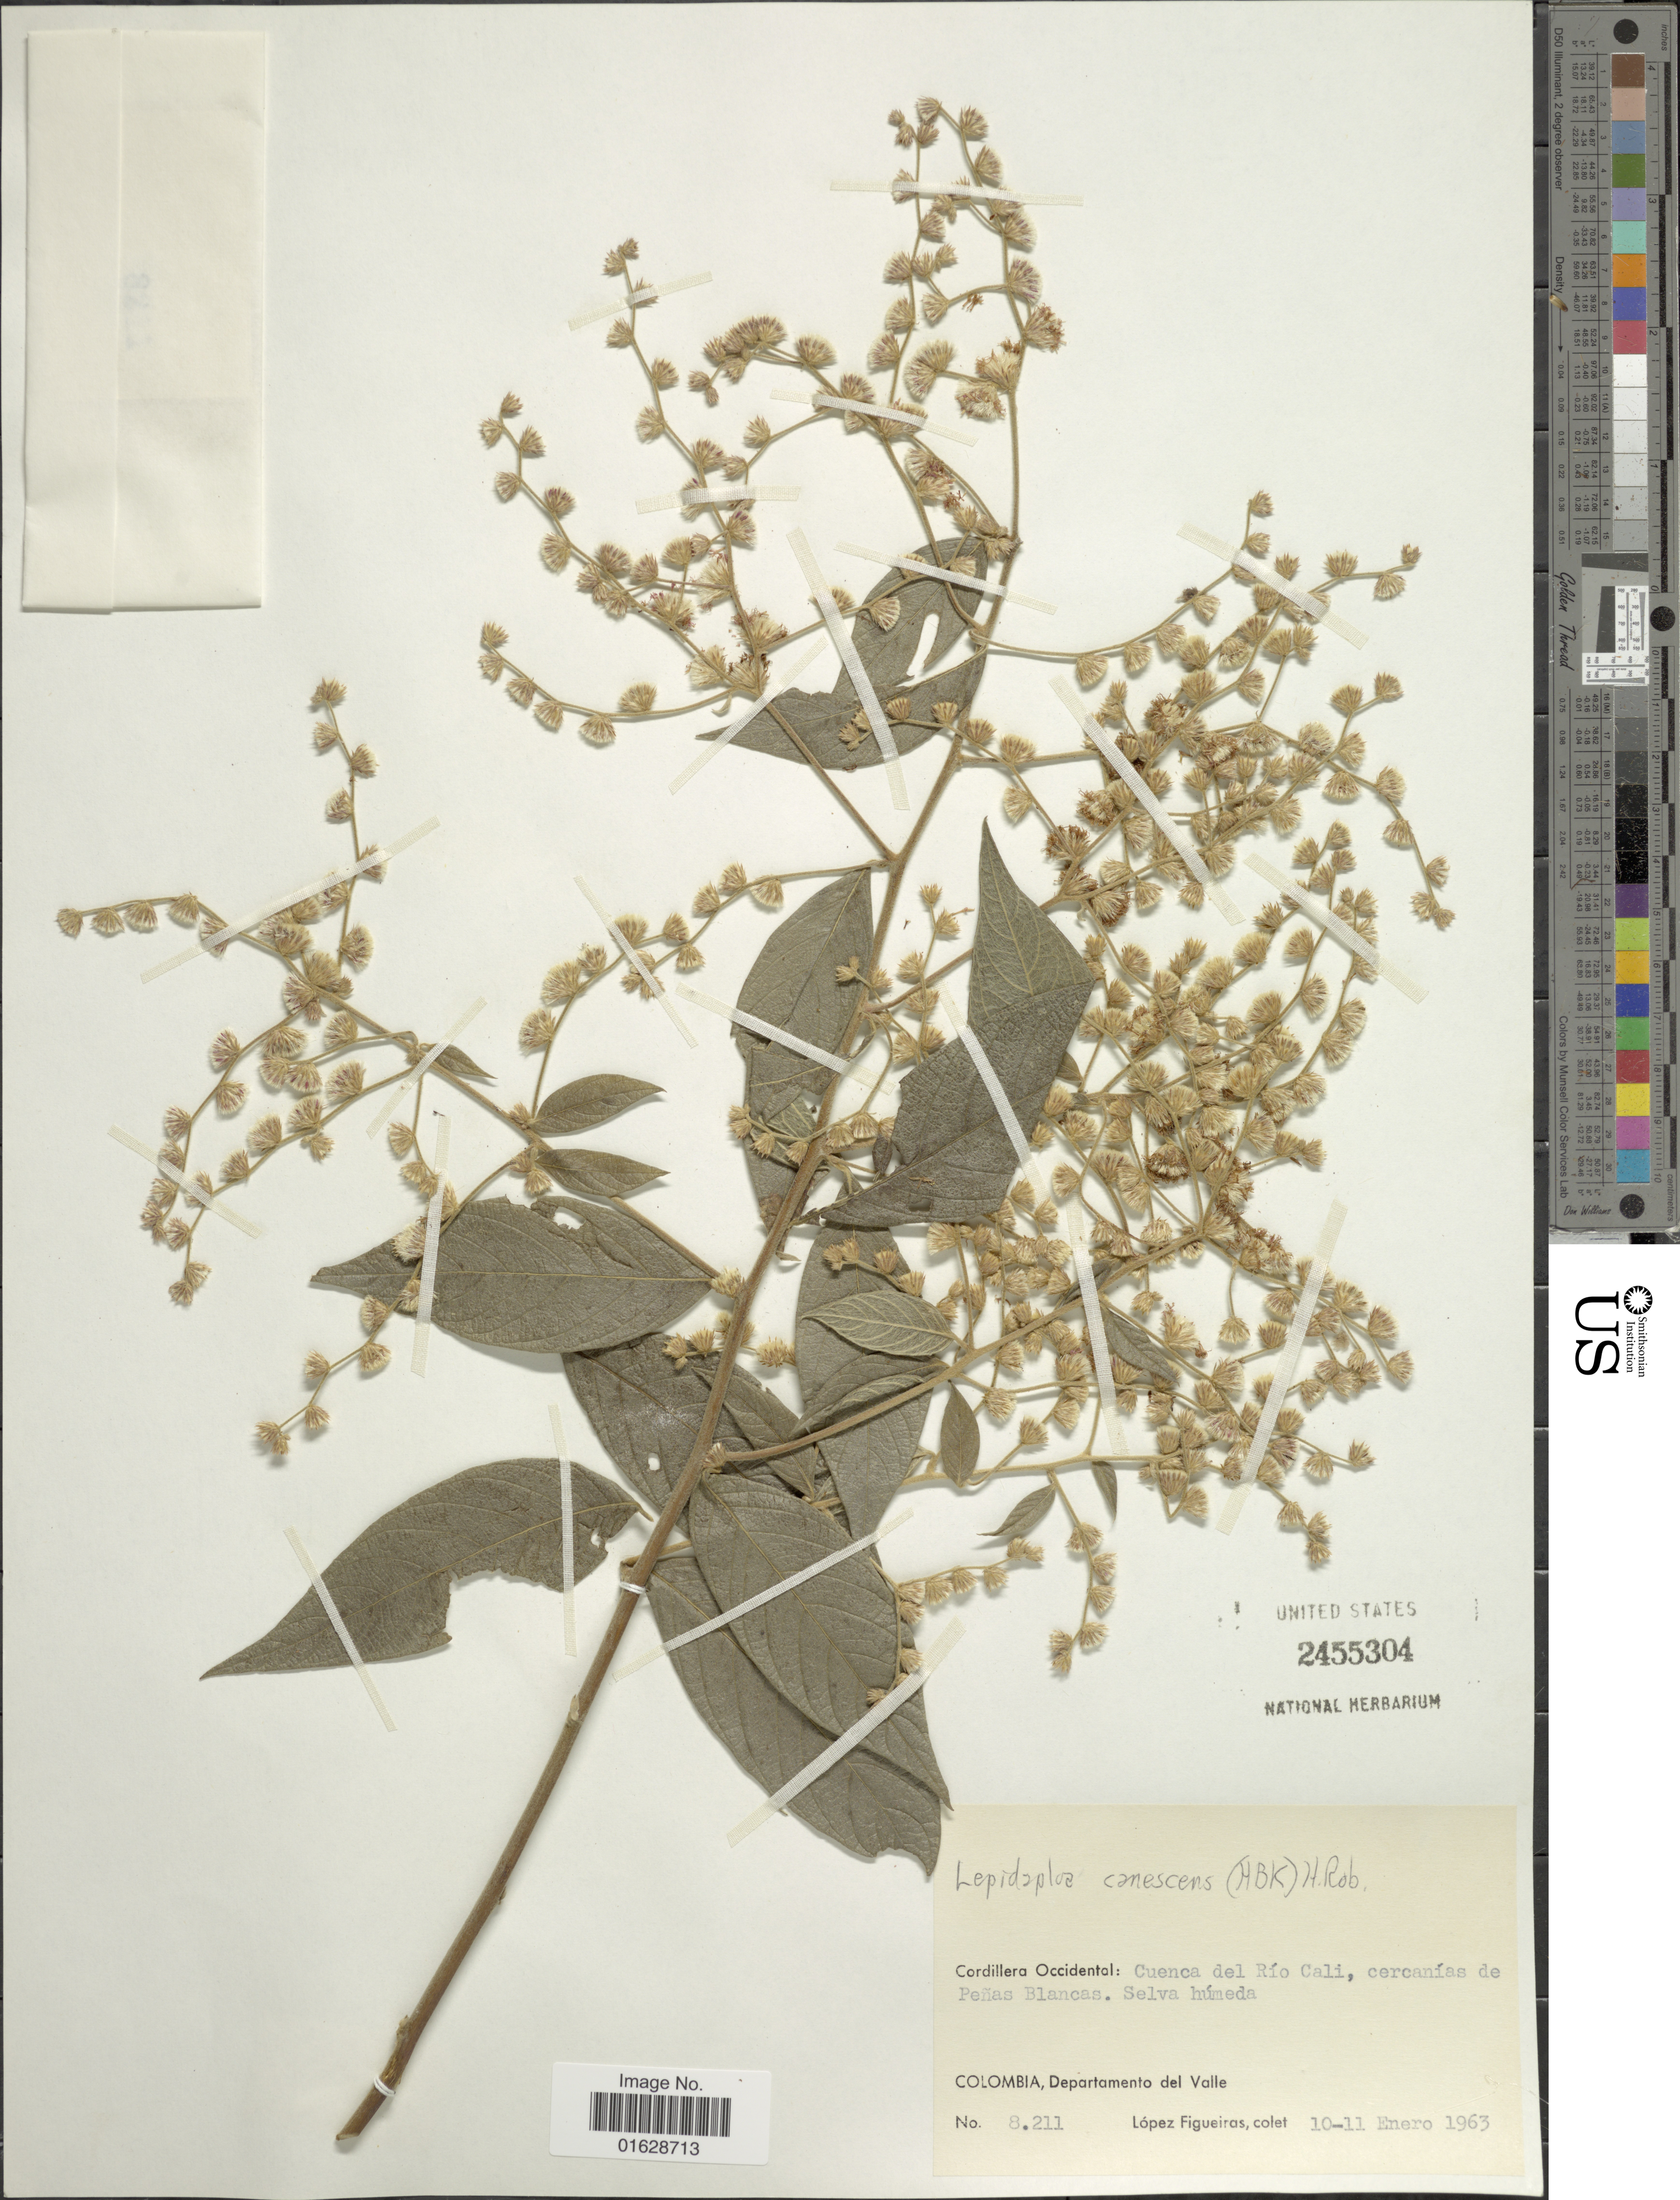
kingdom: Plantae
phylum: Tracheophyta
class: Magnoliopsida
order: Asterales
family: Asteraceae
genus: Lepidaploa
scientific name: Lepidaploa canescens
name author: (Kunth) H. Rob.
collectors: M. López Figueiras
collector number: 8211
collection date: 1963-01-10/1963-01-11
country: Colombia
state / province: Valle del Cauca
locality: Cordillera Occidental: Cuenca del Rio Cali, cercanias de Peñas Blancas. Selva humeda. Colombia, Departamento del Valle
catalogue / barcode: US 2455304